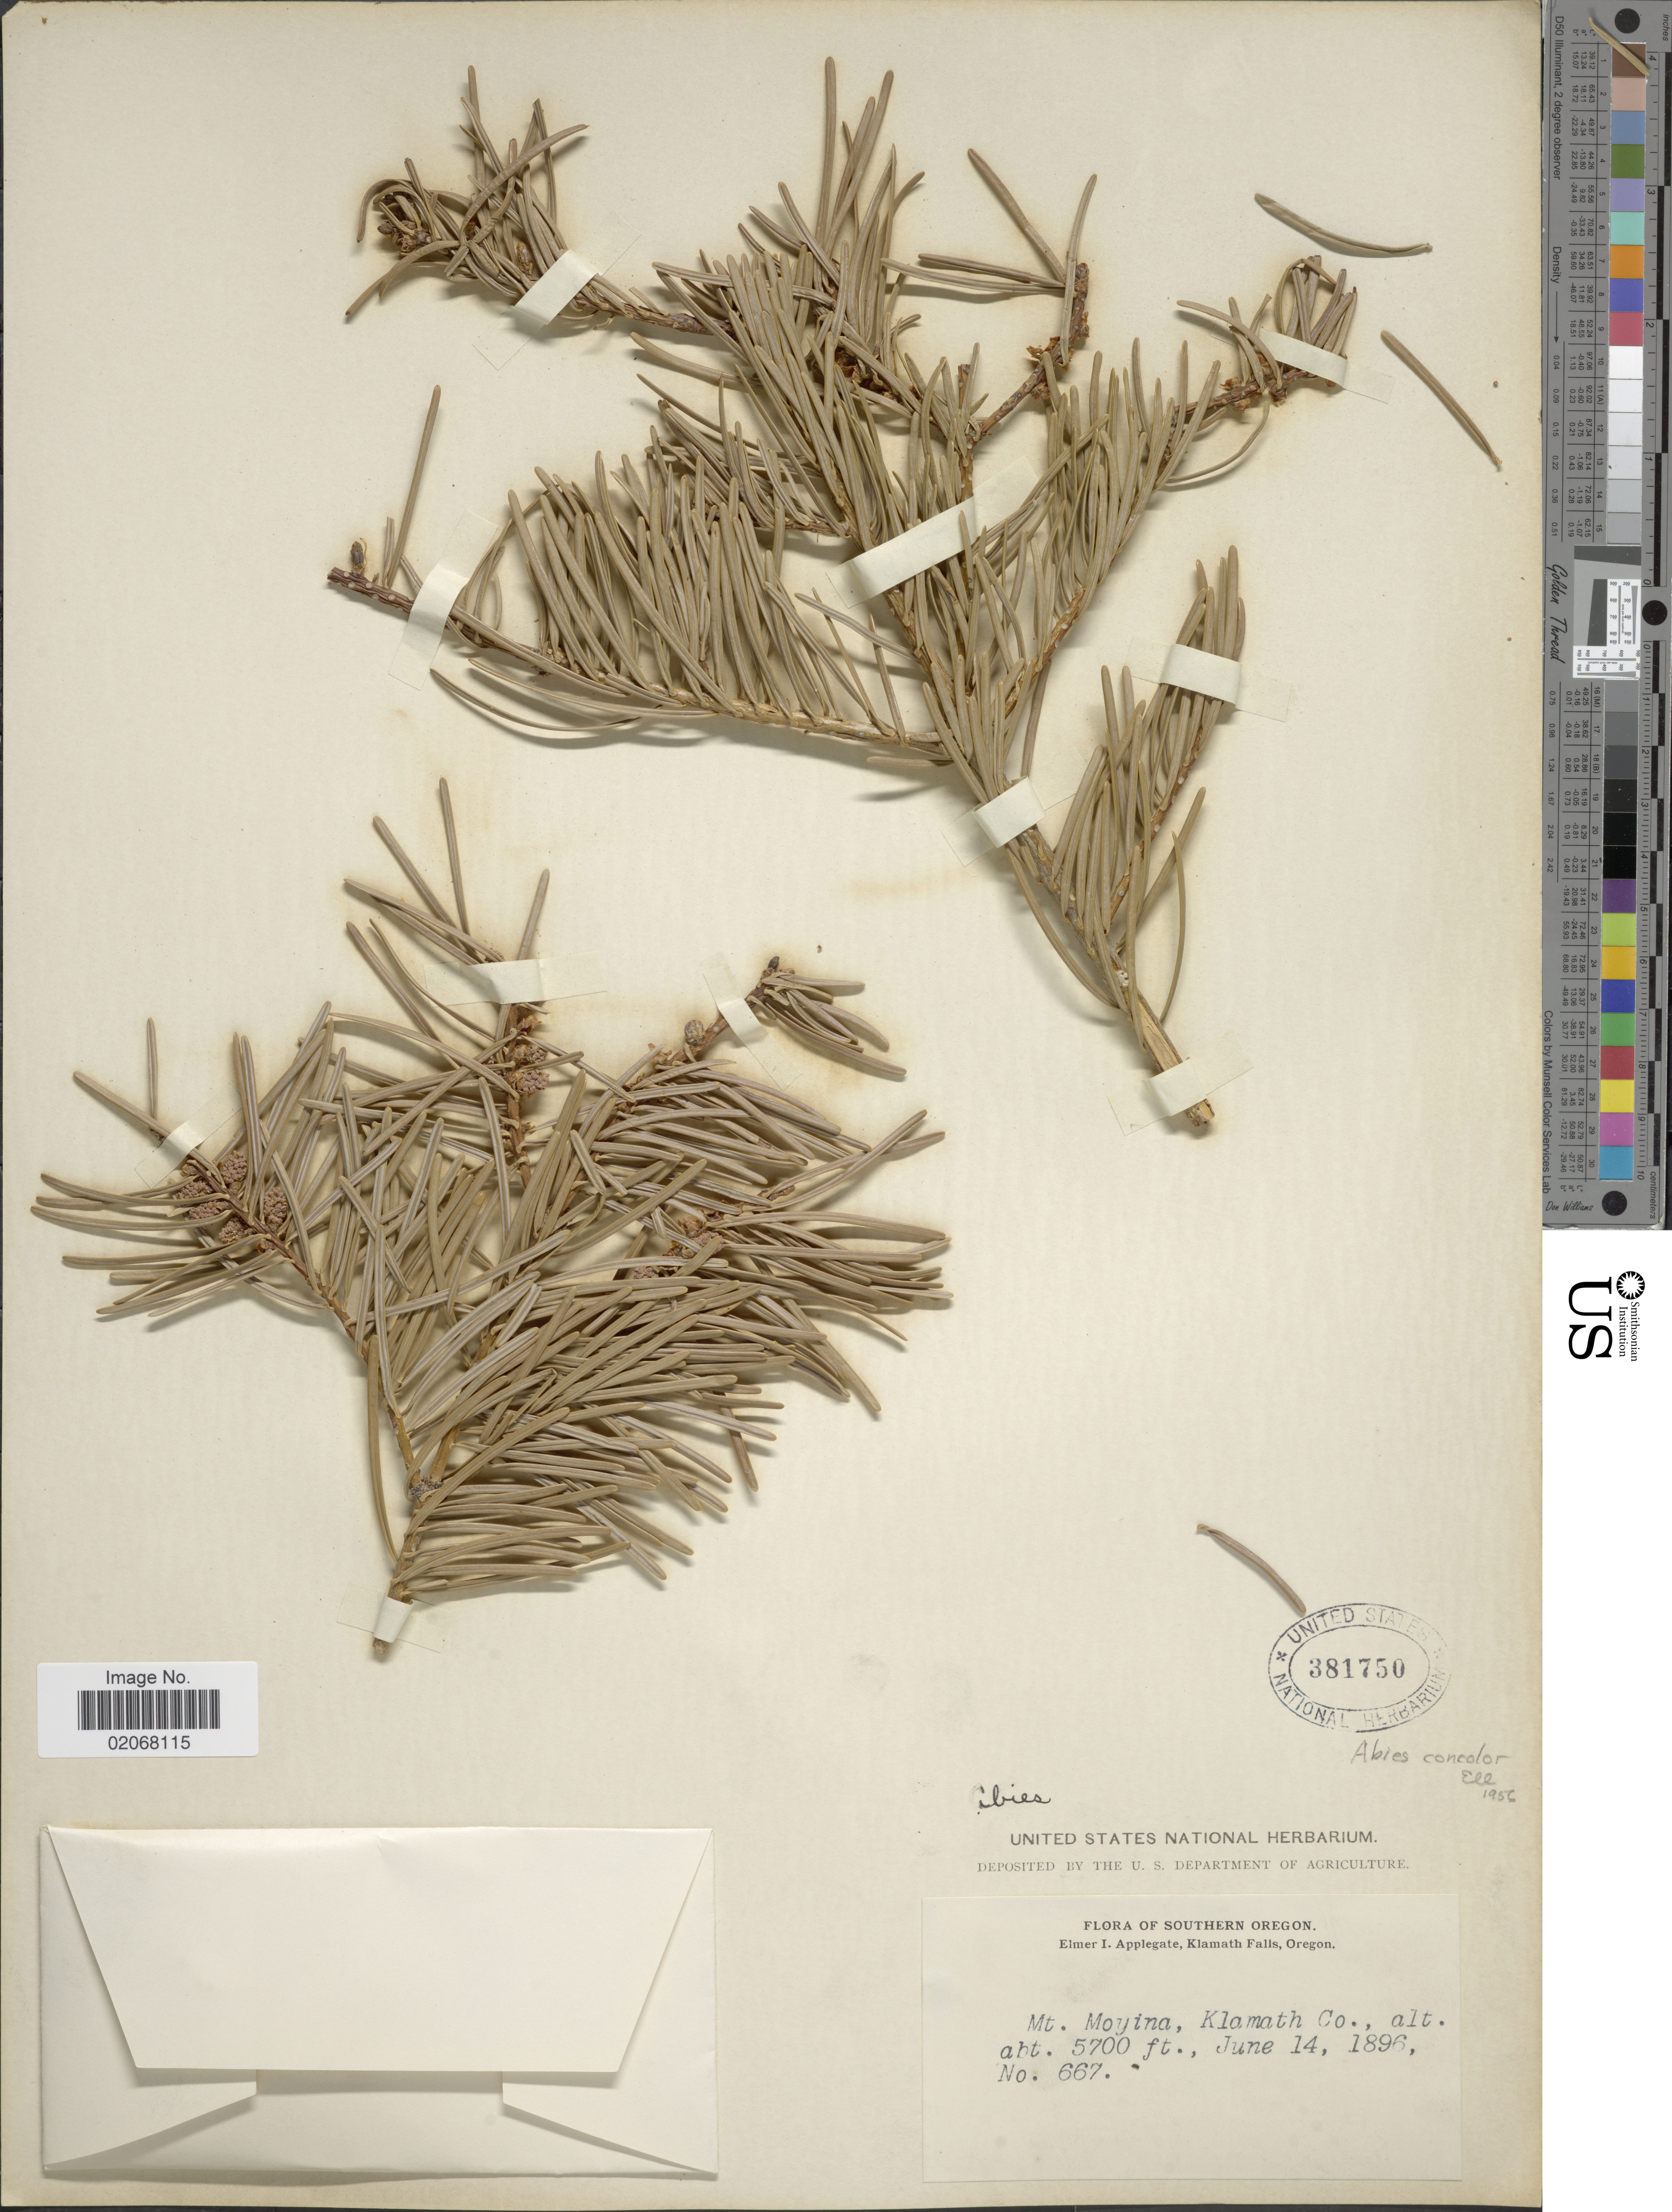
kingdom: Plantae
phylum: Tracheophyta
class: Pinopsida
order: Pinales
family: Pinaceae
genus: Abies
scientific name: Abies concolor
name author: (Gordon & Glend.) Lindl. ex Hildebr.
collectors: E. I. Applegate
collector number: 667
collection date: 1896-06-14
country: United States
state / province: Oregon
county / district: Klamath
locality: Southern Oregon, Klamath Falls, Mt Moyina, Klamath Co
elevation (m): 1737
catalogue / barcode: US 381750